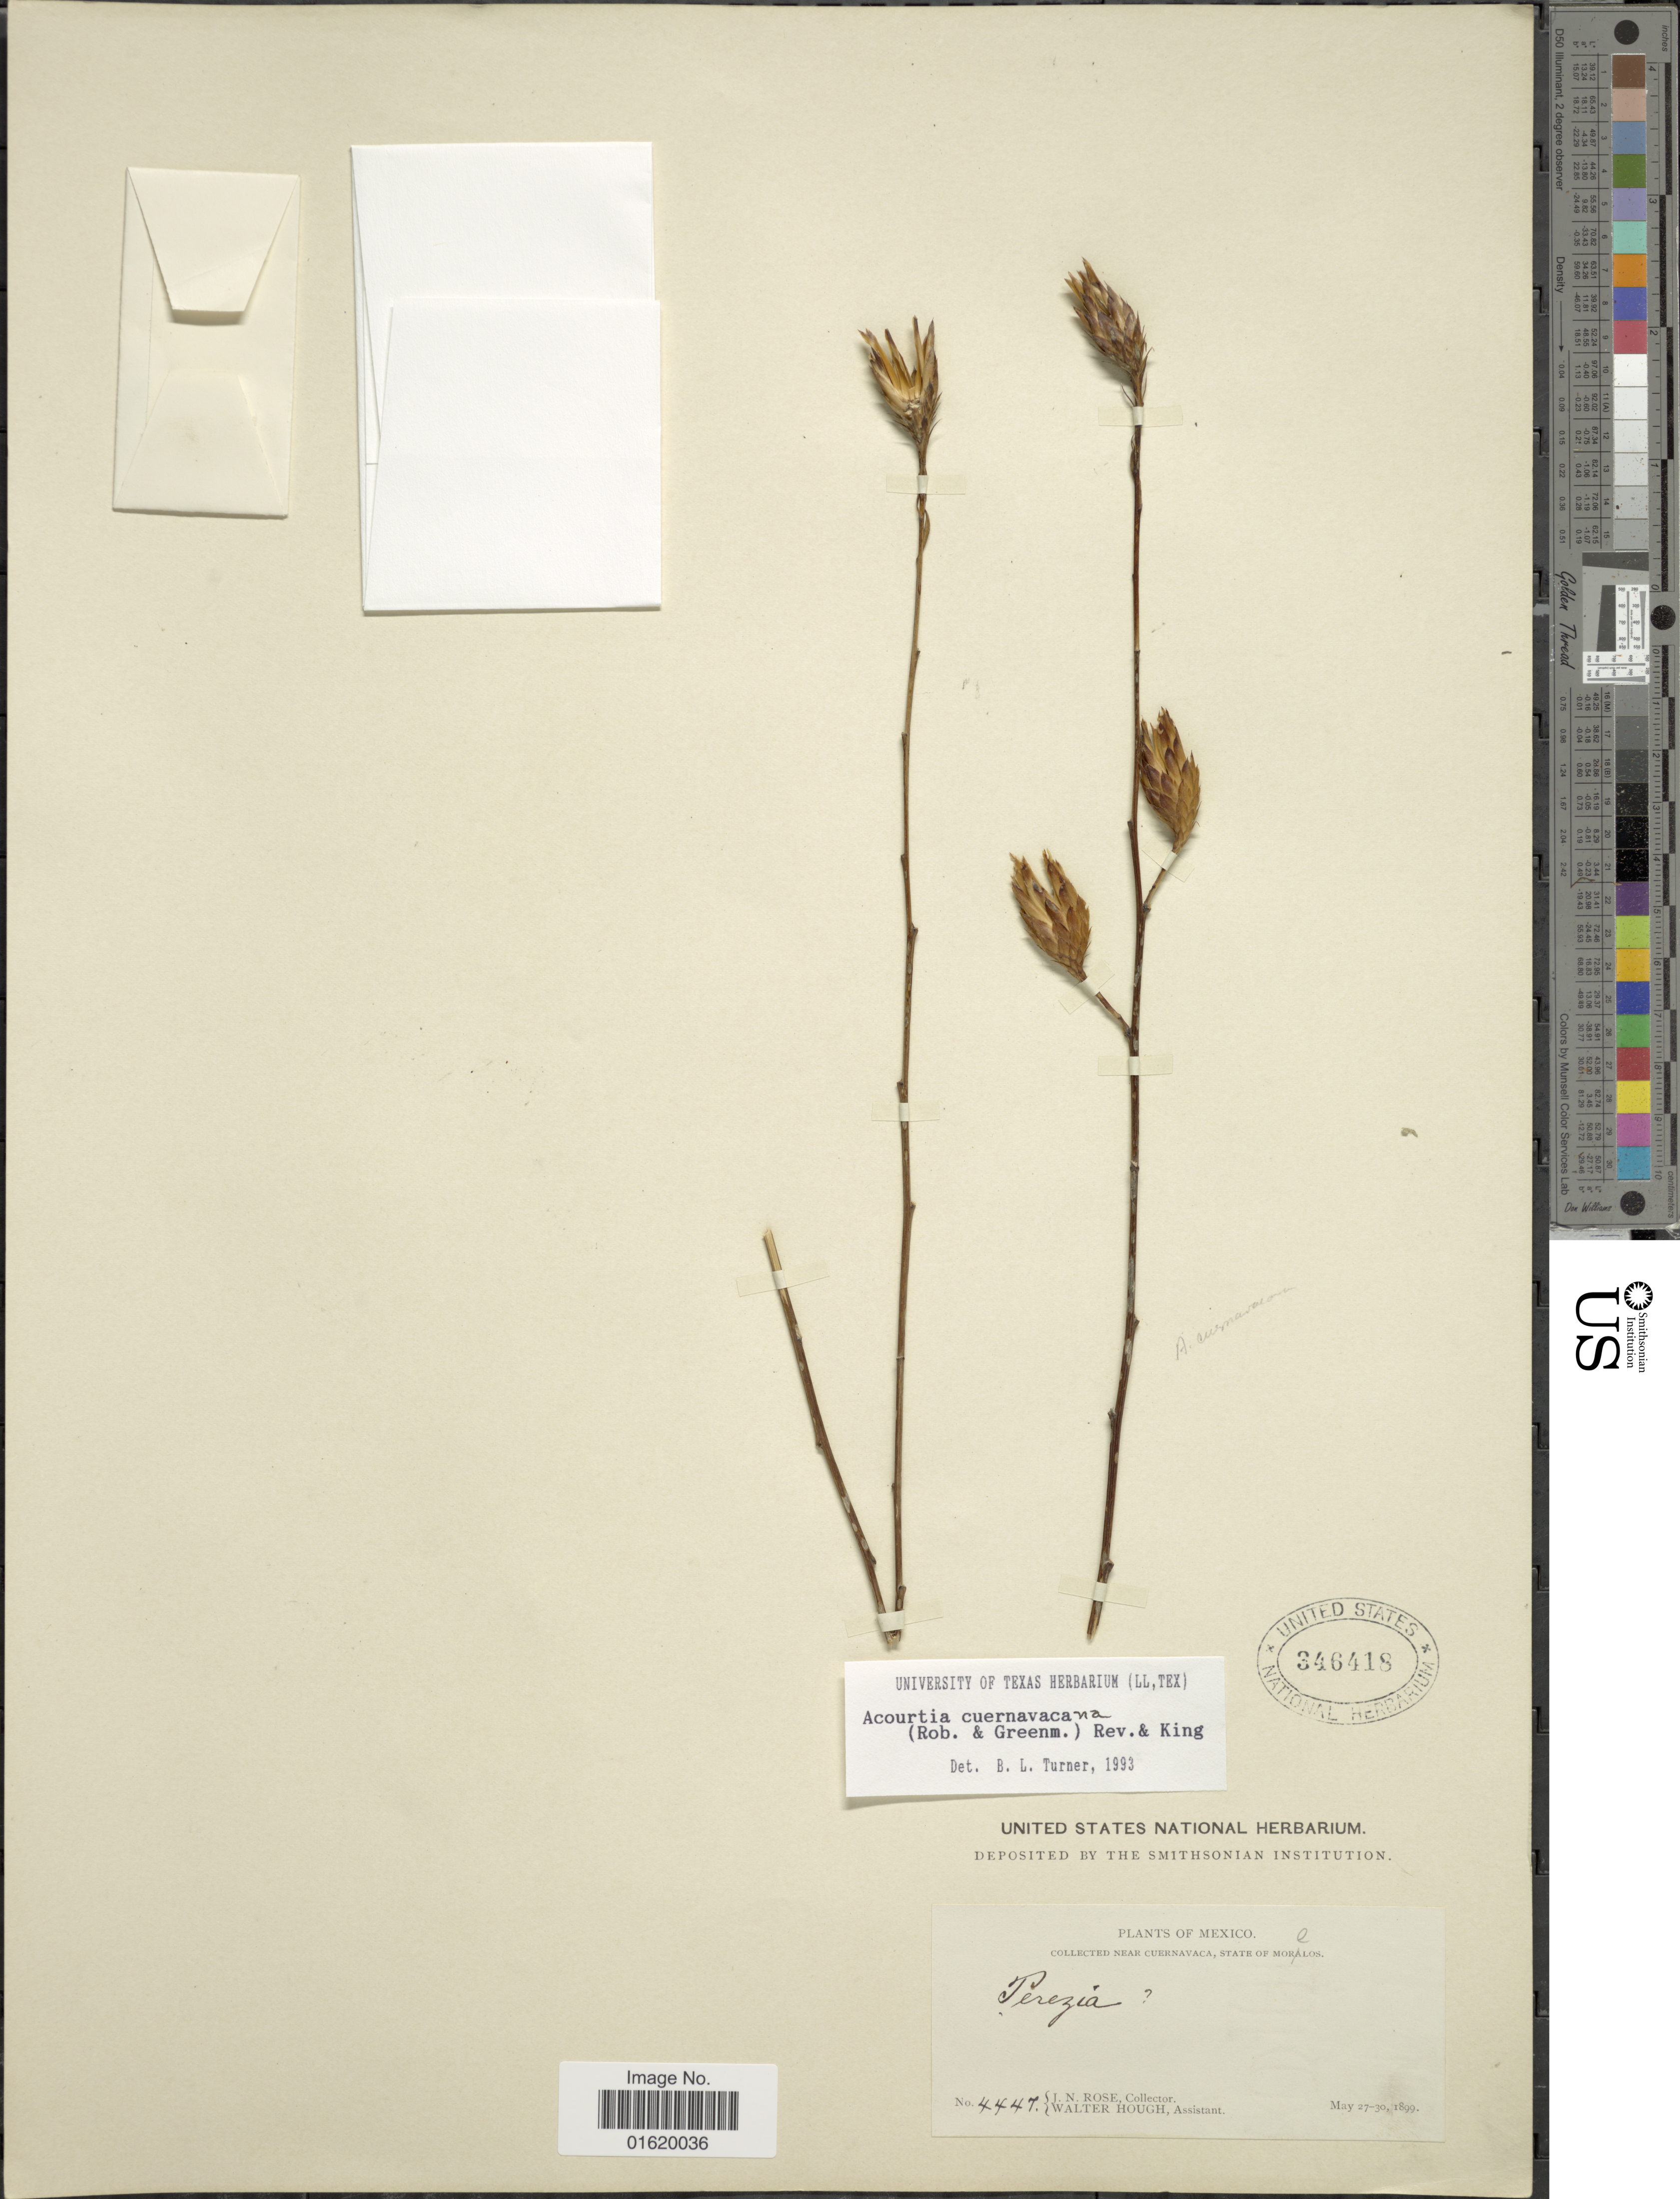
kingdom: Plantae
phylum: Tracheophyta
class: Magnoliopsida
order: Asterales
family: Asteraceae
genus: Acourtia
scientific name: Acourtia cuernavacana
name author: (B.L. Rob. & Greenm.) Reveal & R.M. King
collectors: J. N. Rose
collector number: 447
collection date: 1899-05-27/1899-05-30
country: Mexico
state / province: Morelos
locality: Near Cuernavaca, State of Morelos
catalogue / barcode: US 346418